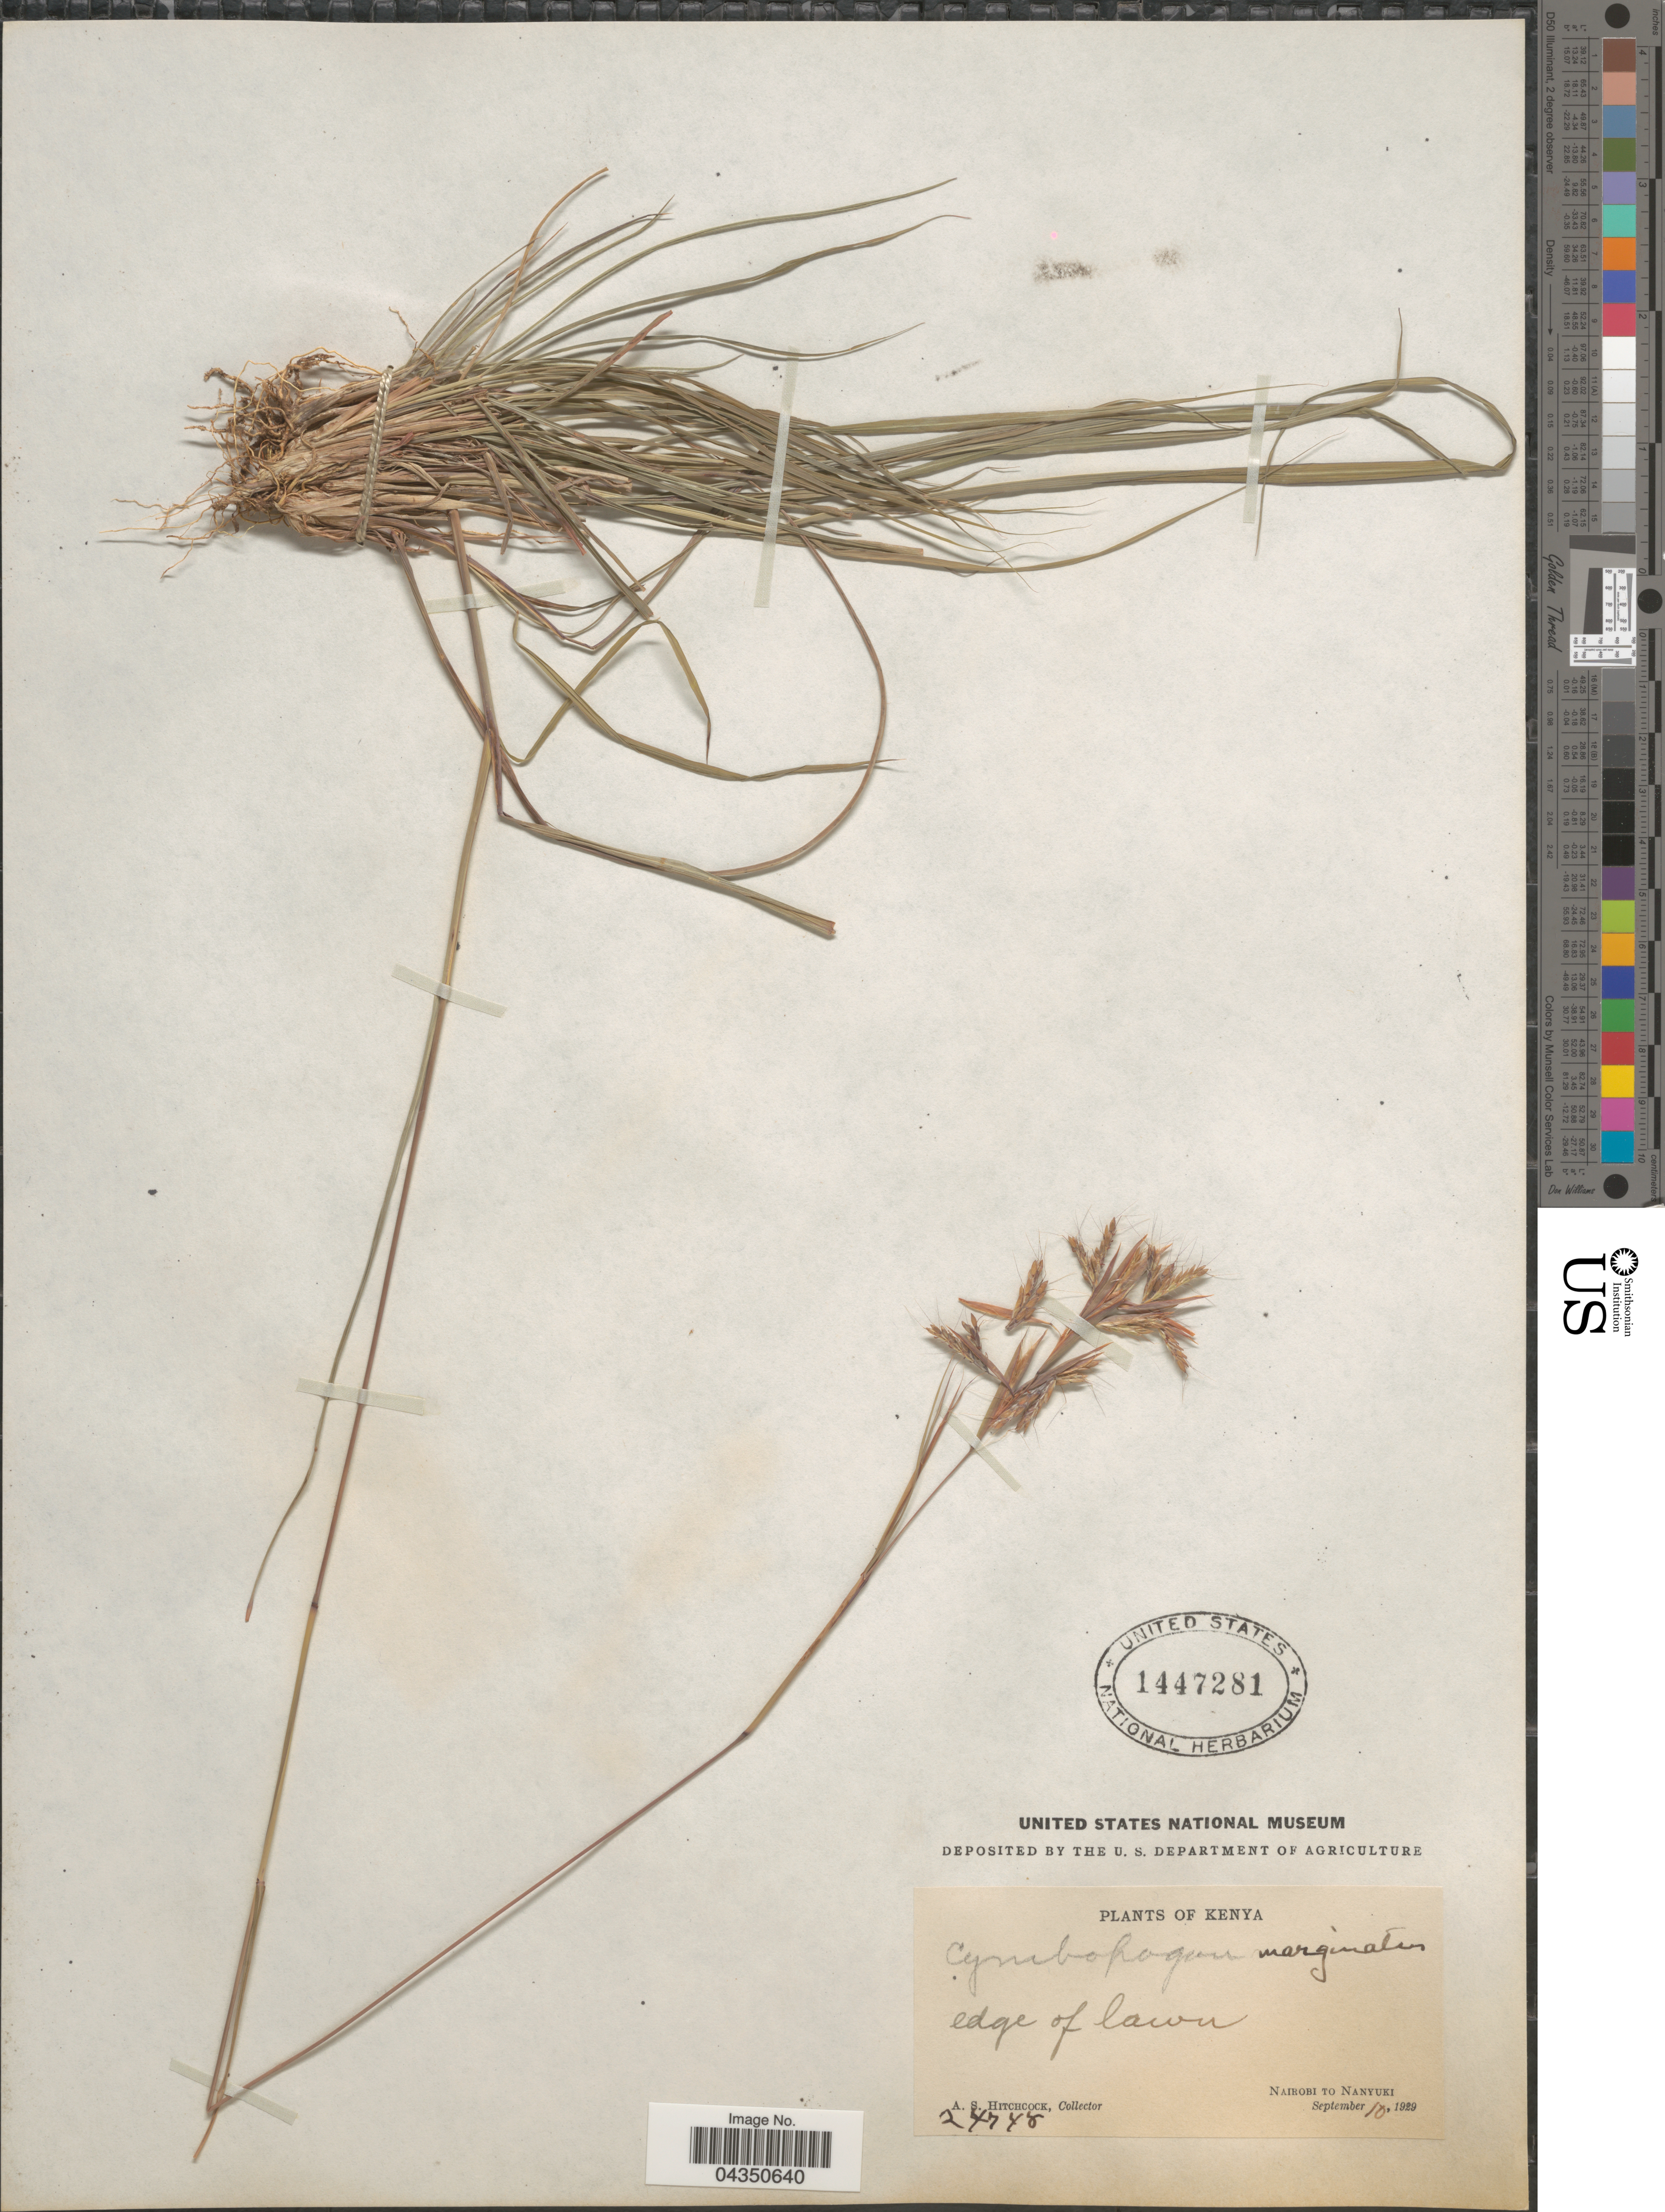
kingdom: Plantae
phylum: Tracheophyta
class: Liliopsida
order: Poales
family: Poaceae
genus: Cymbopogon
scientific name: Cymbopogon nardus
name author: (L.) Rendle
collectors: A. S. Hitchcock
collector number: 24748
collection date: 1929-09-10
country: Kenya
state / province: Nairobi Area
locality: Edge of lawn. Nairobi to Nanyuki.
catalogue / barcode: US 1447281